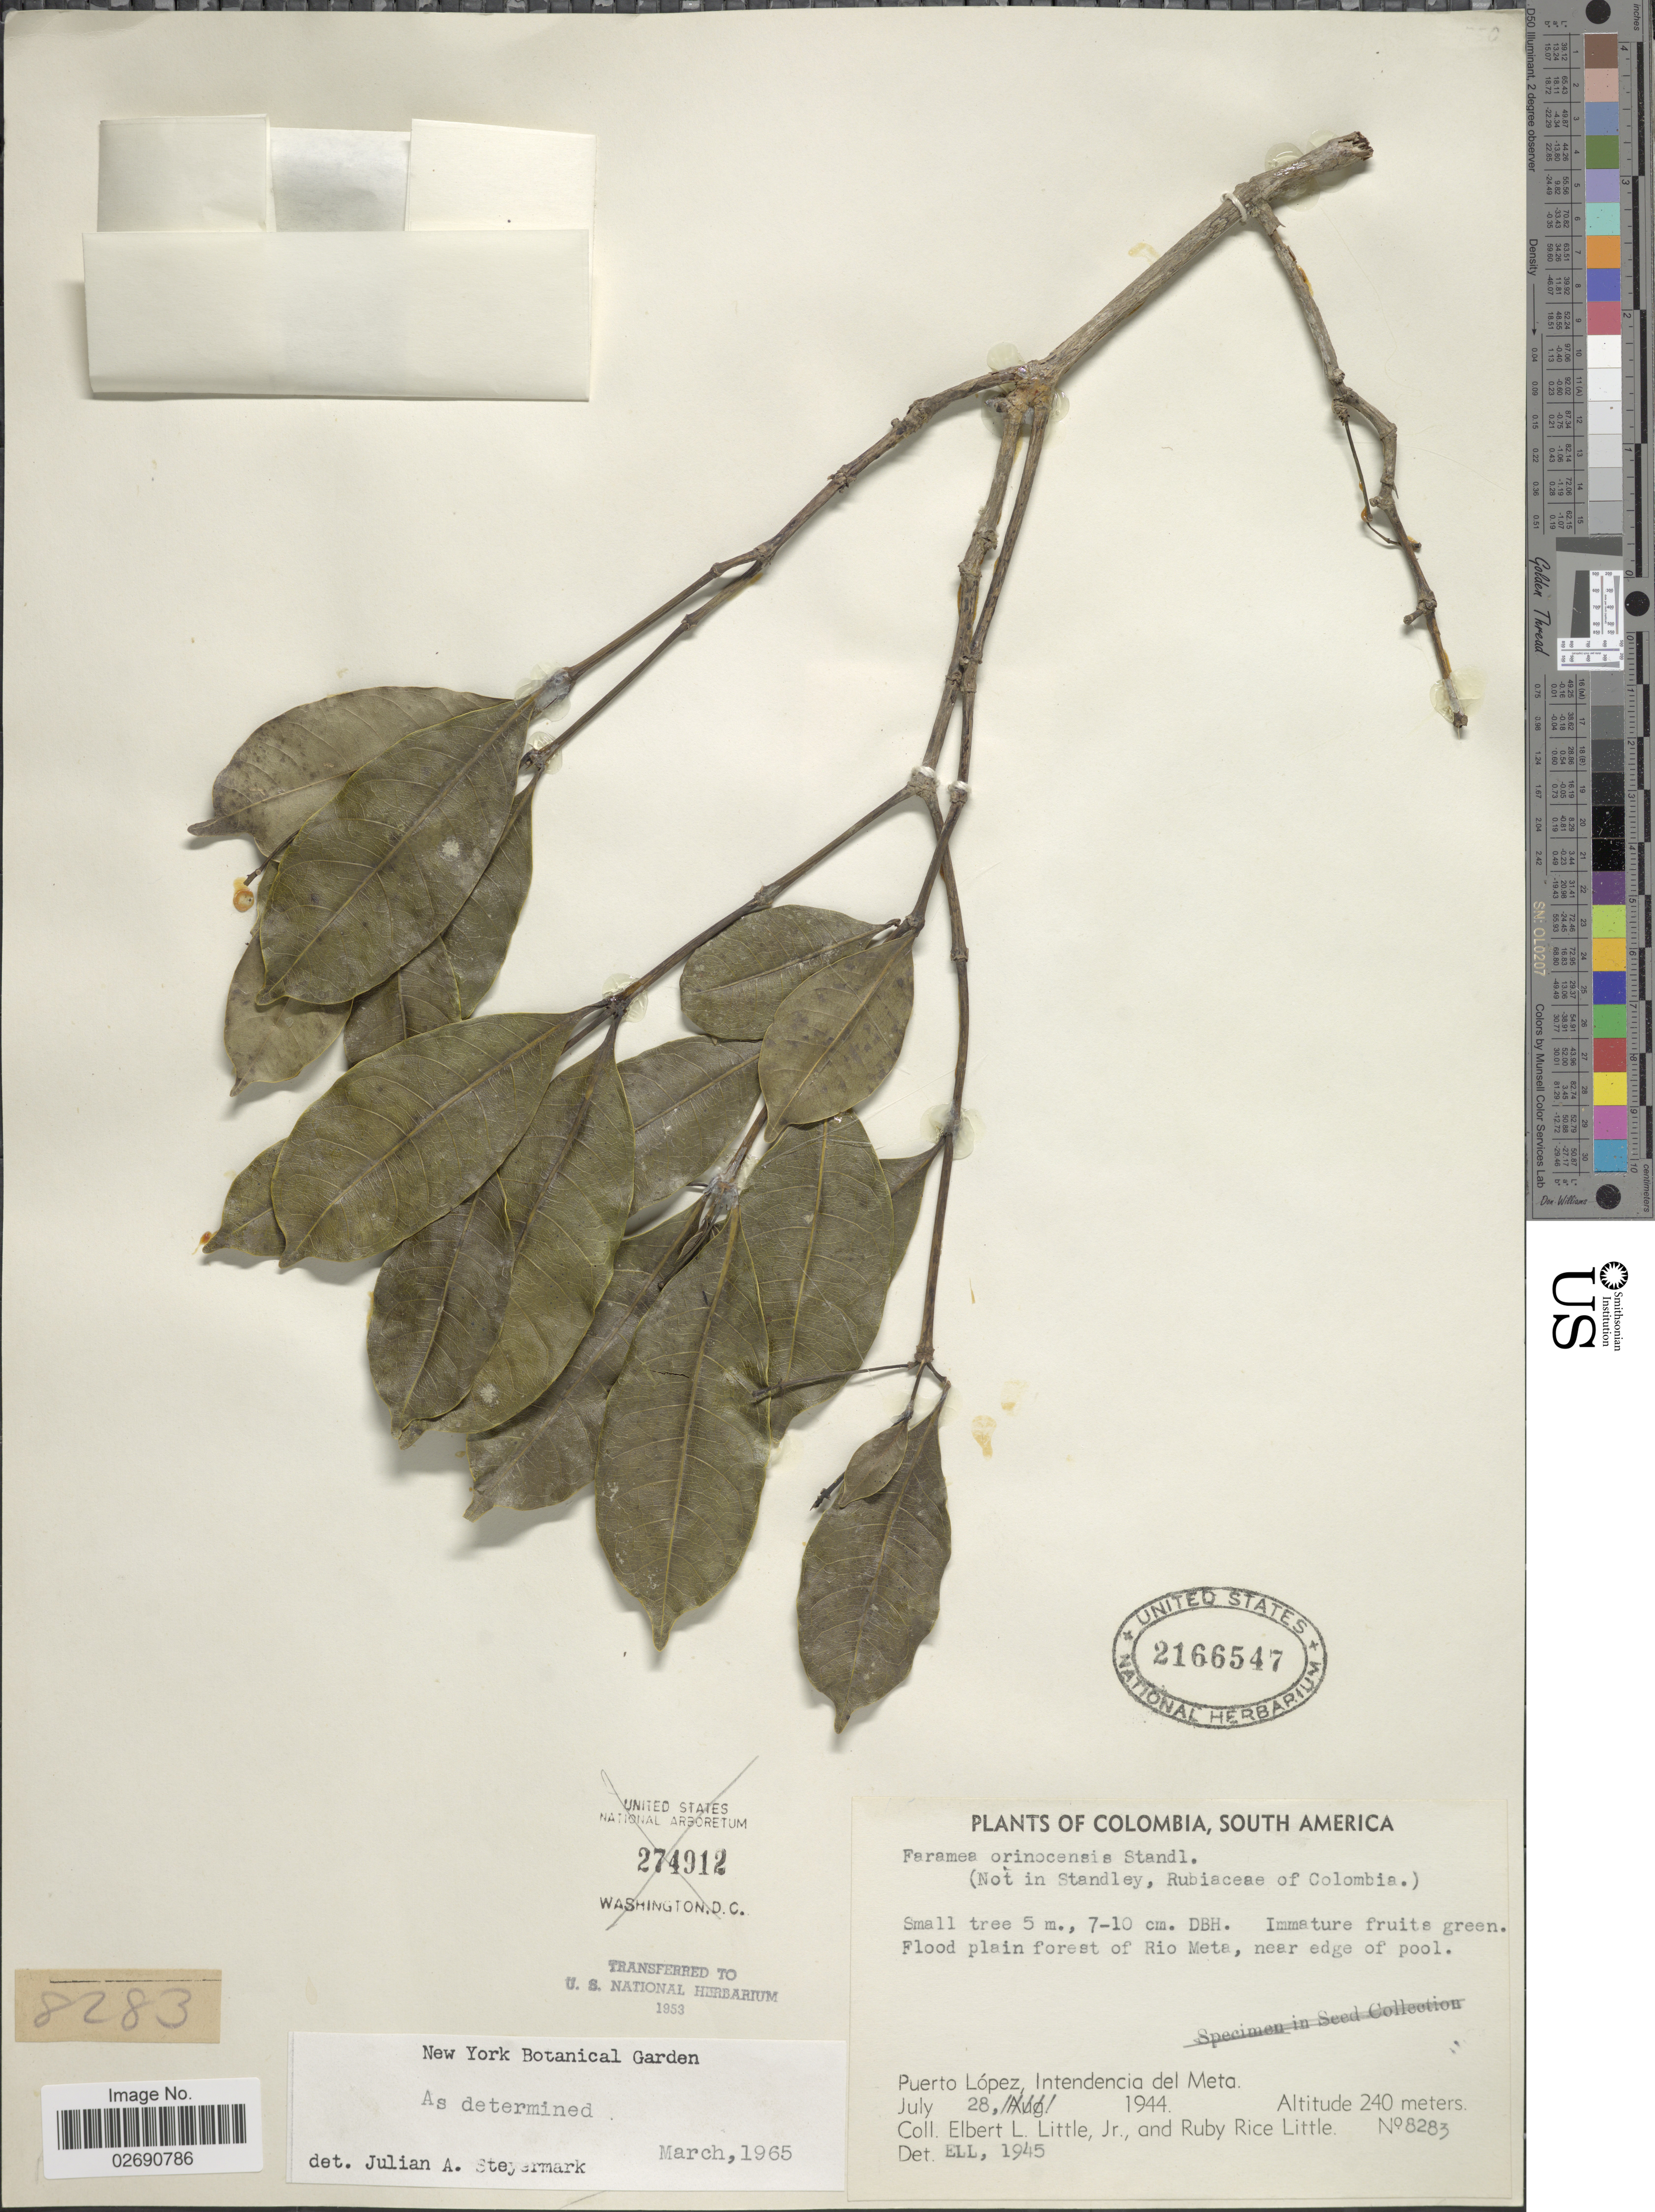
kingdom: Plantae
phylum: Tracheophyta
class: Magnoliopsida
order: Gentianales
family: Rubiaceae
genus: Faramea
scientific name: Faramea orinocensis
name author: Standl.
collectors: E. L. Little & R. R. Little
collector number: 8283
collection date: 1944-07-28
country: Colombia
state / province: Meta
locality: Flood plain forest of Rio Meta, near edge of pool, Puerto López, Intendencia del Meta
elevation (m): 240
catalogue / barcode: US 2166547